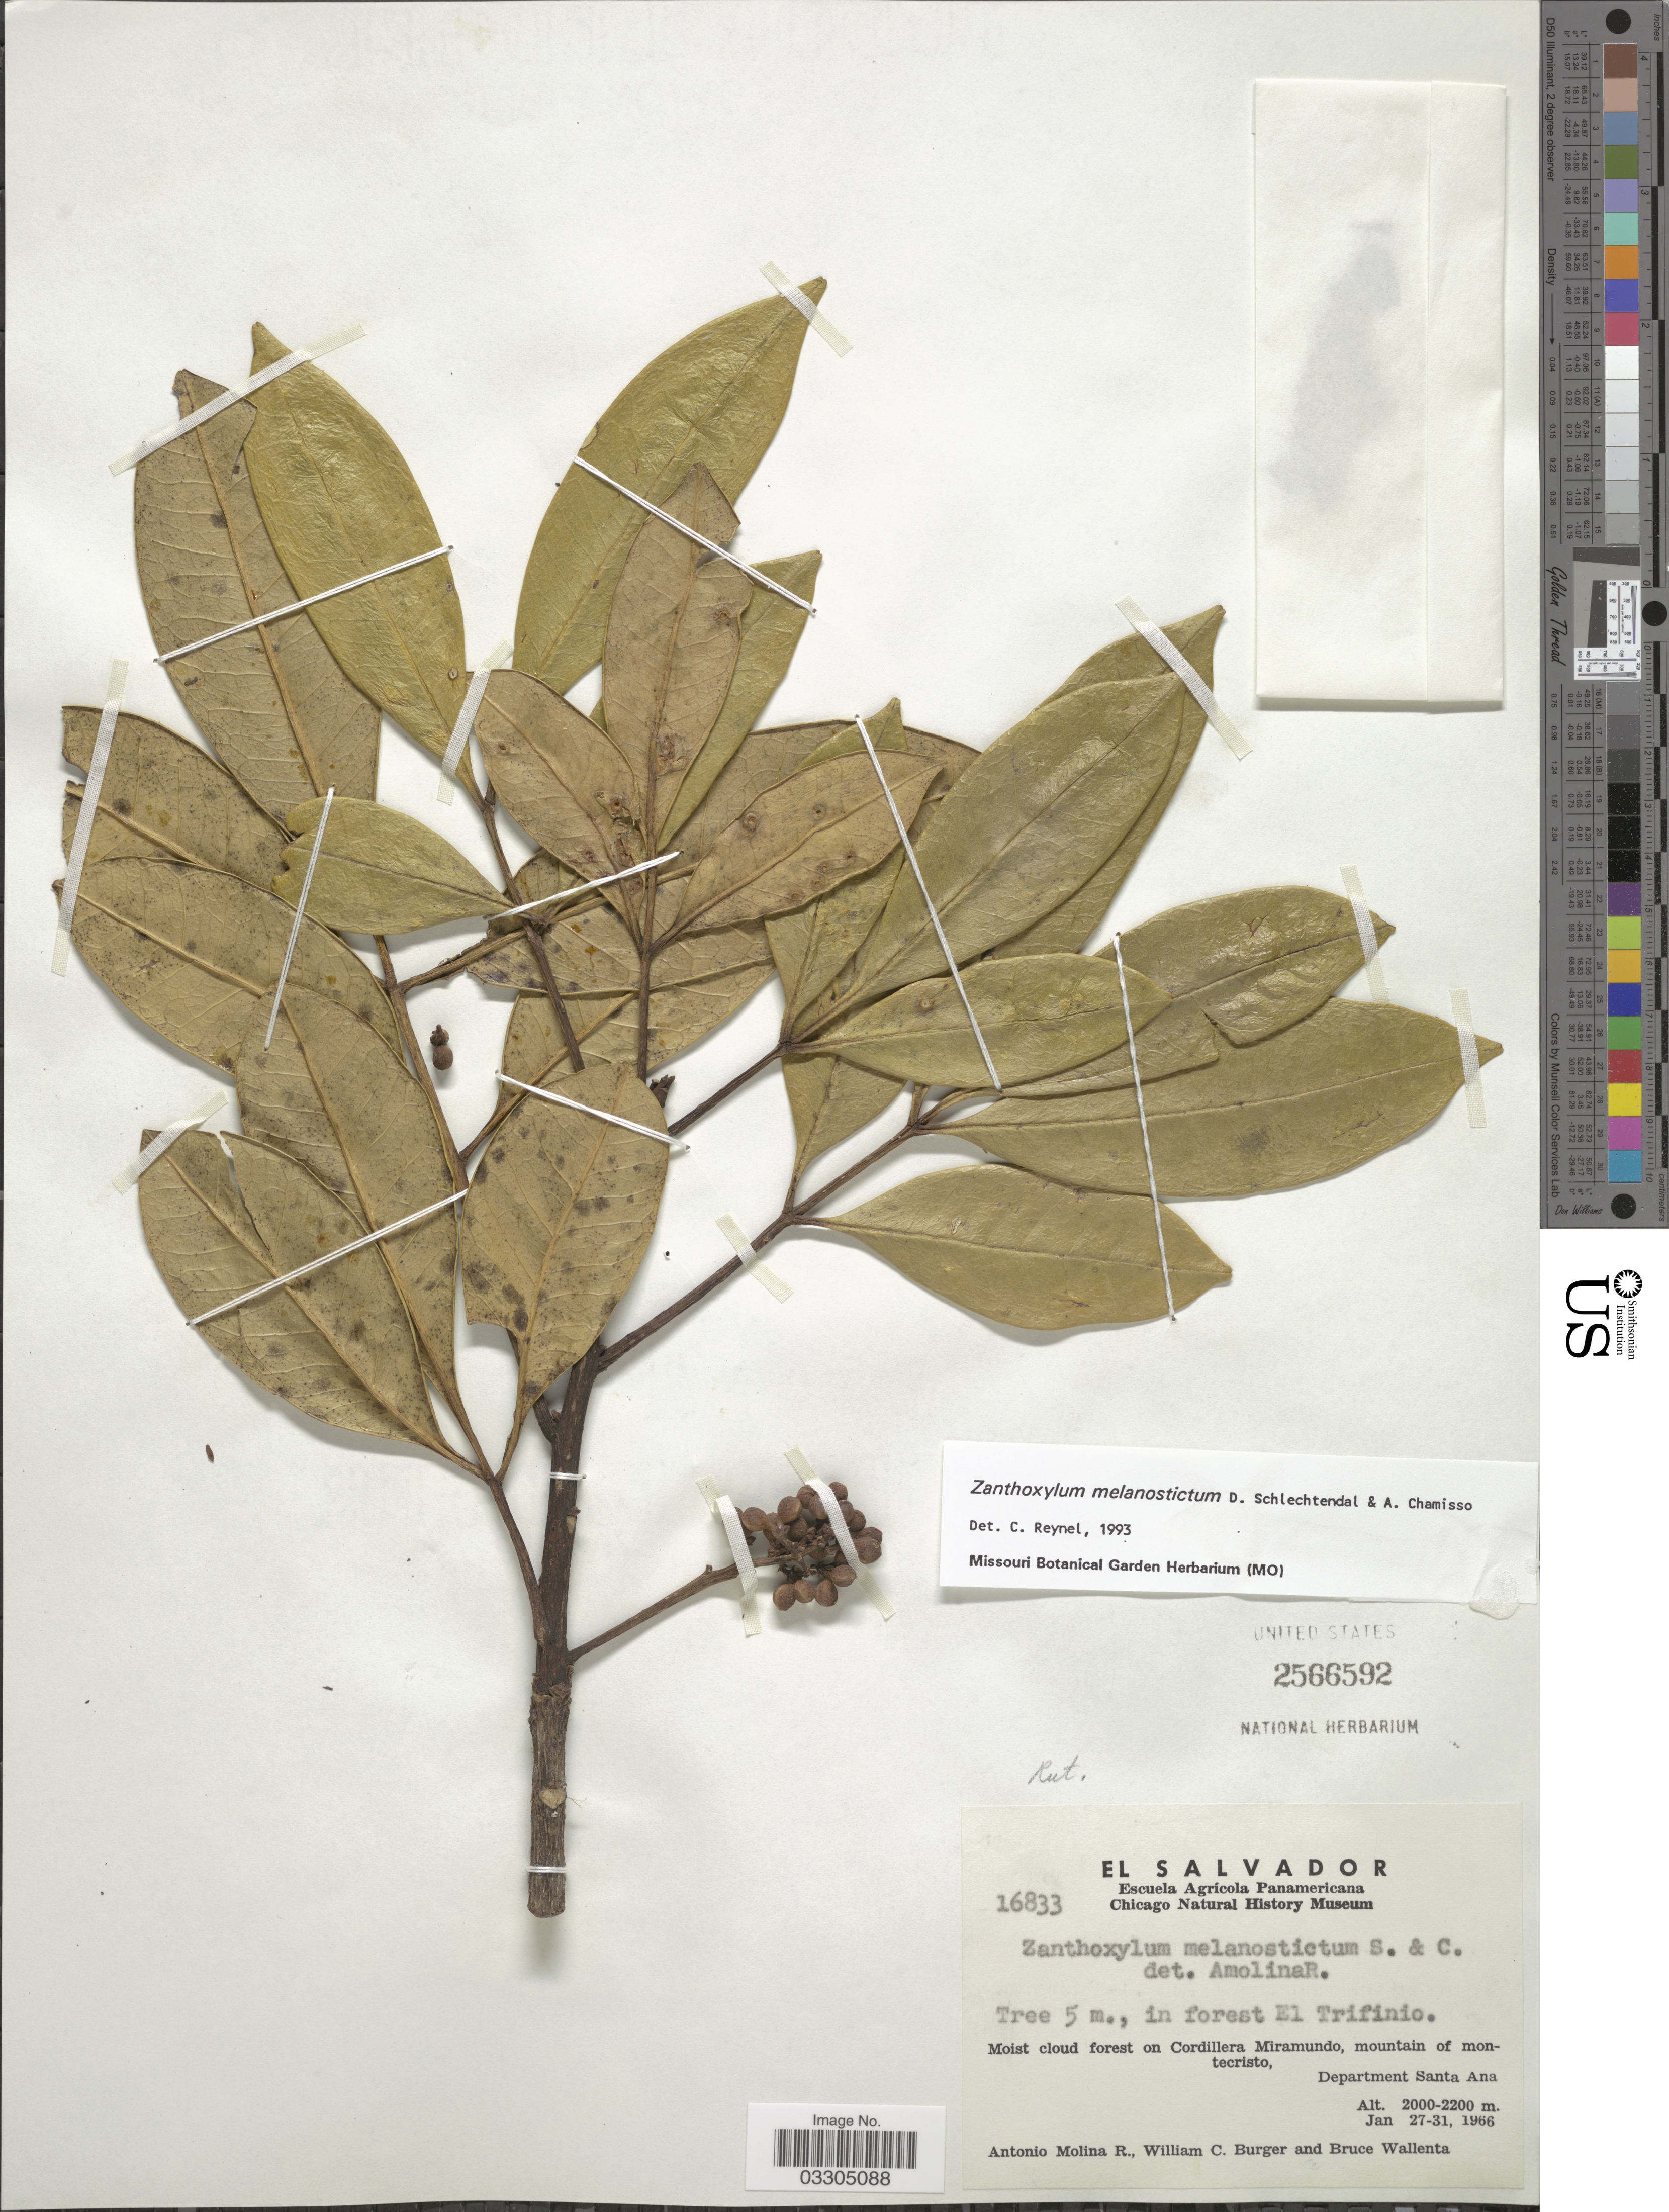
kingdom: Plantae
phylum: Tracheophyta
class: Magnoliopsida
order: Sapindales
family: Rutaceae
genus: Zanthoxylum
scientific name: Zanthoxylum melanostictum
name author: Schltdl. & Cham.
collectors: A. Molina R., W. Burger & B. Wallenta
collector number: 16833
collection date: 1966-01-27/1966-01-31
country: El Salvador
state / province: Santa Ana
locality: In forest El Trifinio. Moist cloud forest on Cordillera Miramundo, mountain of montecristo, Department Santa Ana.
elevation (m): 2000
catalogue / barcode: US 2566592